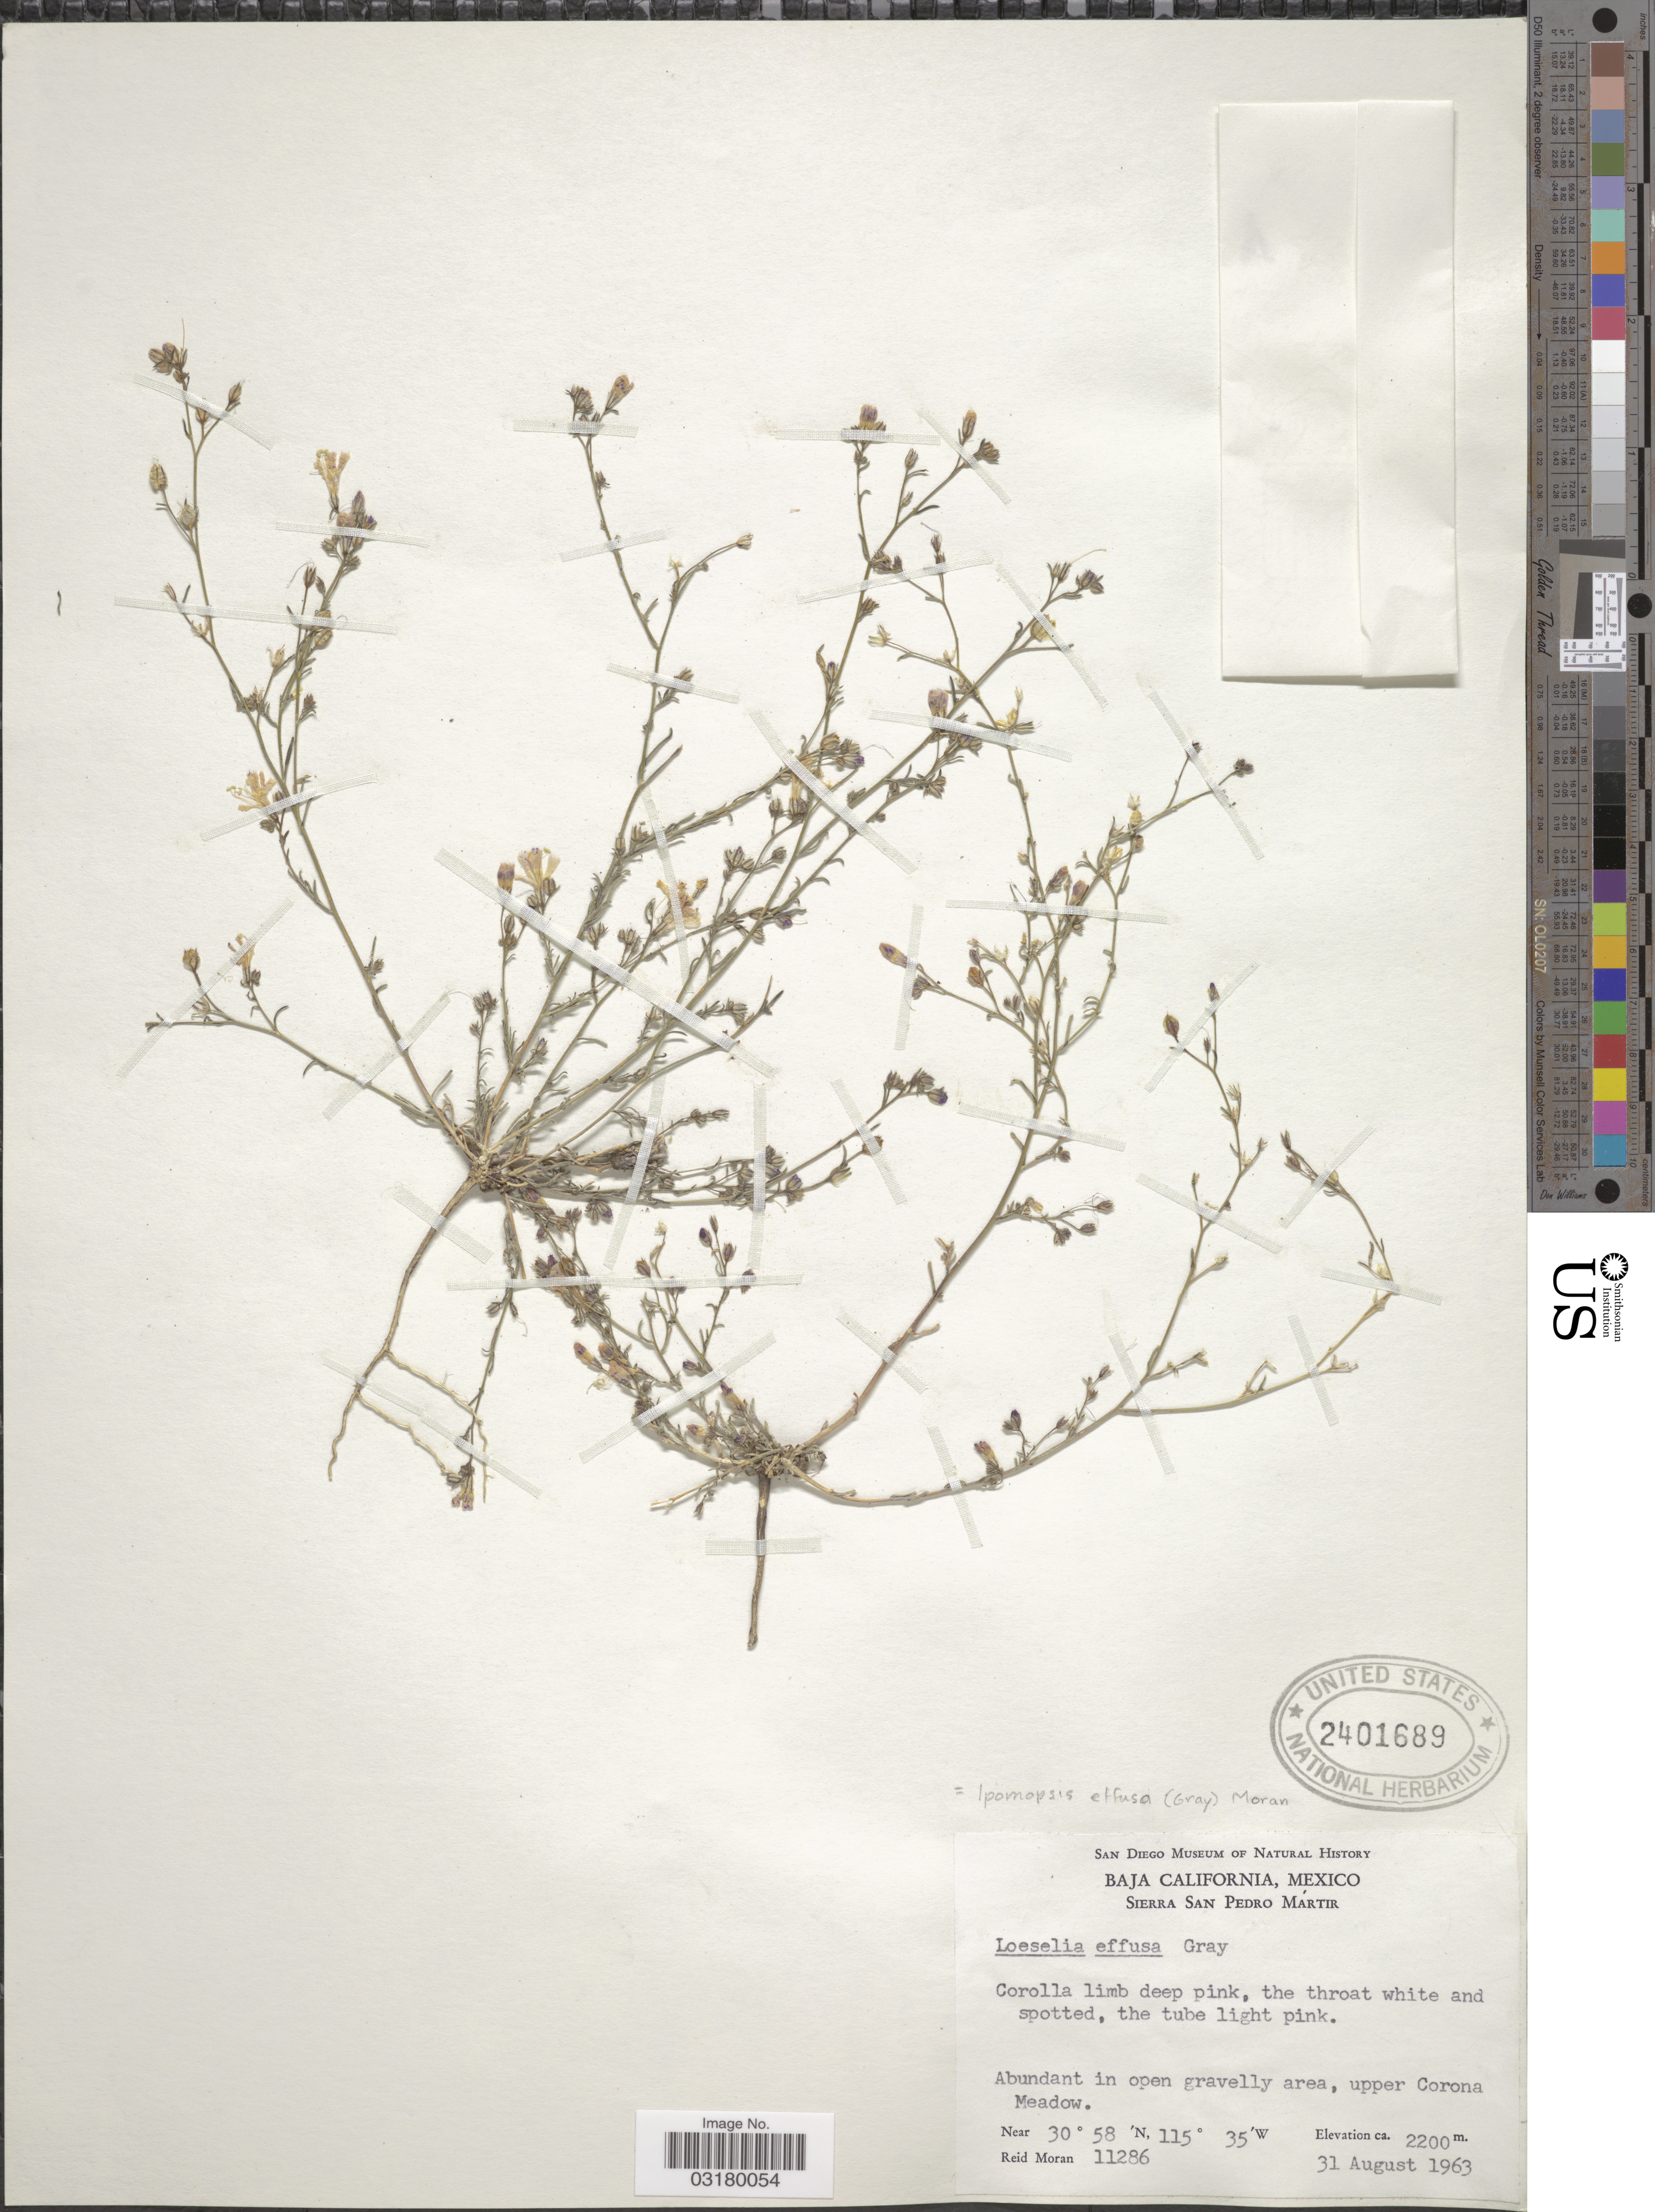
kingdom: Plantae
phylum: Tracheophyta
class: Magnoliopsida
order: Ericales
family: Polemoniaceae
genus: Ipomopsis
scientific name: Ipomopsis effusa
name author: (A. Gray) Moran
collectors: R. Moran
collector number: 11286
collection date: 1963-08-31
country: Mexico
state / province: Baja California Norte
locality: Sierra San Pedro Mártir. Abundant in open gravelly area, upper Corona Meadow.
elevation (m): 2200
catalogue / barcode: US 2401689